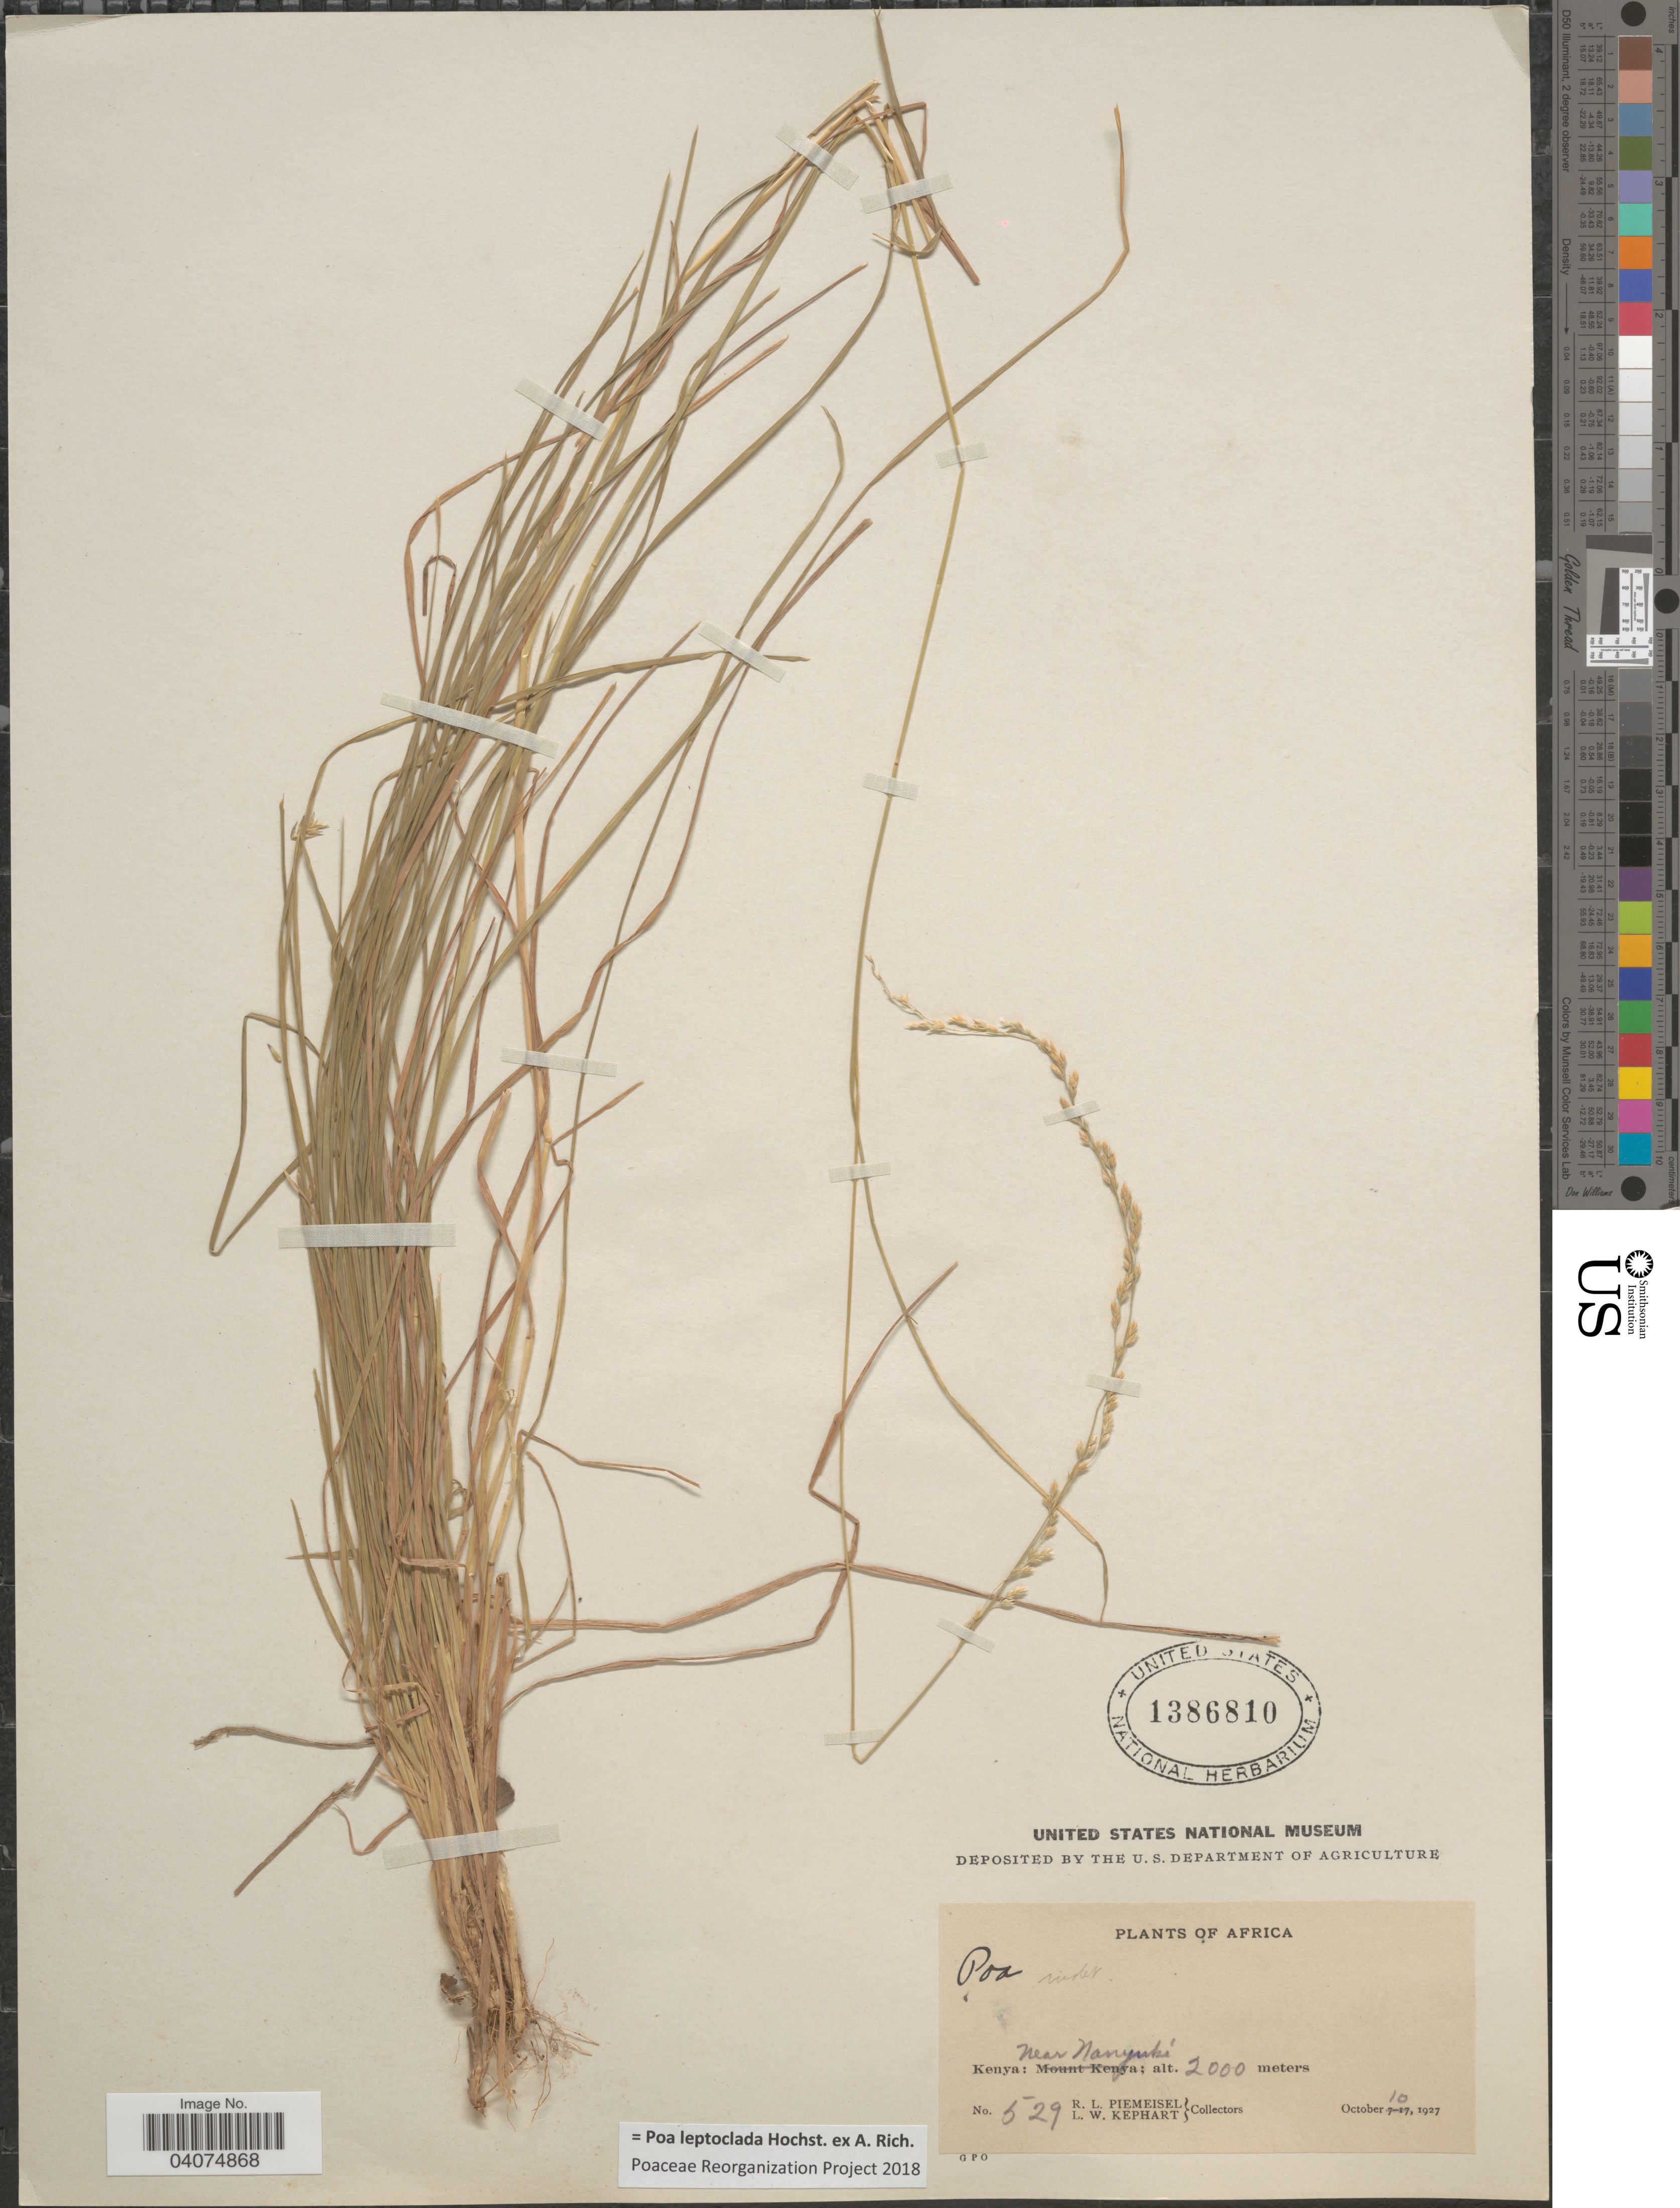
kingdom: Plantae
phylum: Tracheophyta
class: Liliopsida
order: Poales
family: Poaceae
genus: Poa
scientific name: Poa leptoclada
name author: Hochst. ex A. Rich.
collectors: R. L. Piemeisel & L. W. Kephart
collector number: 529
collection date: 1927-10-10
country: Kenya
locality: Near Nanyuki.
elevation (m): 2000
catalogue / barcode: US 1386810